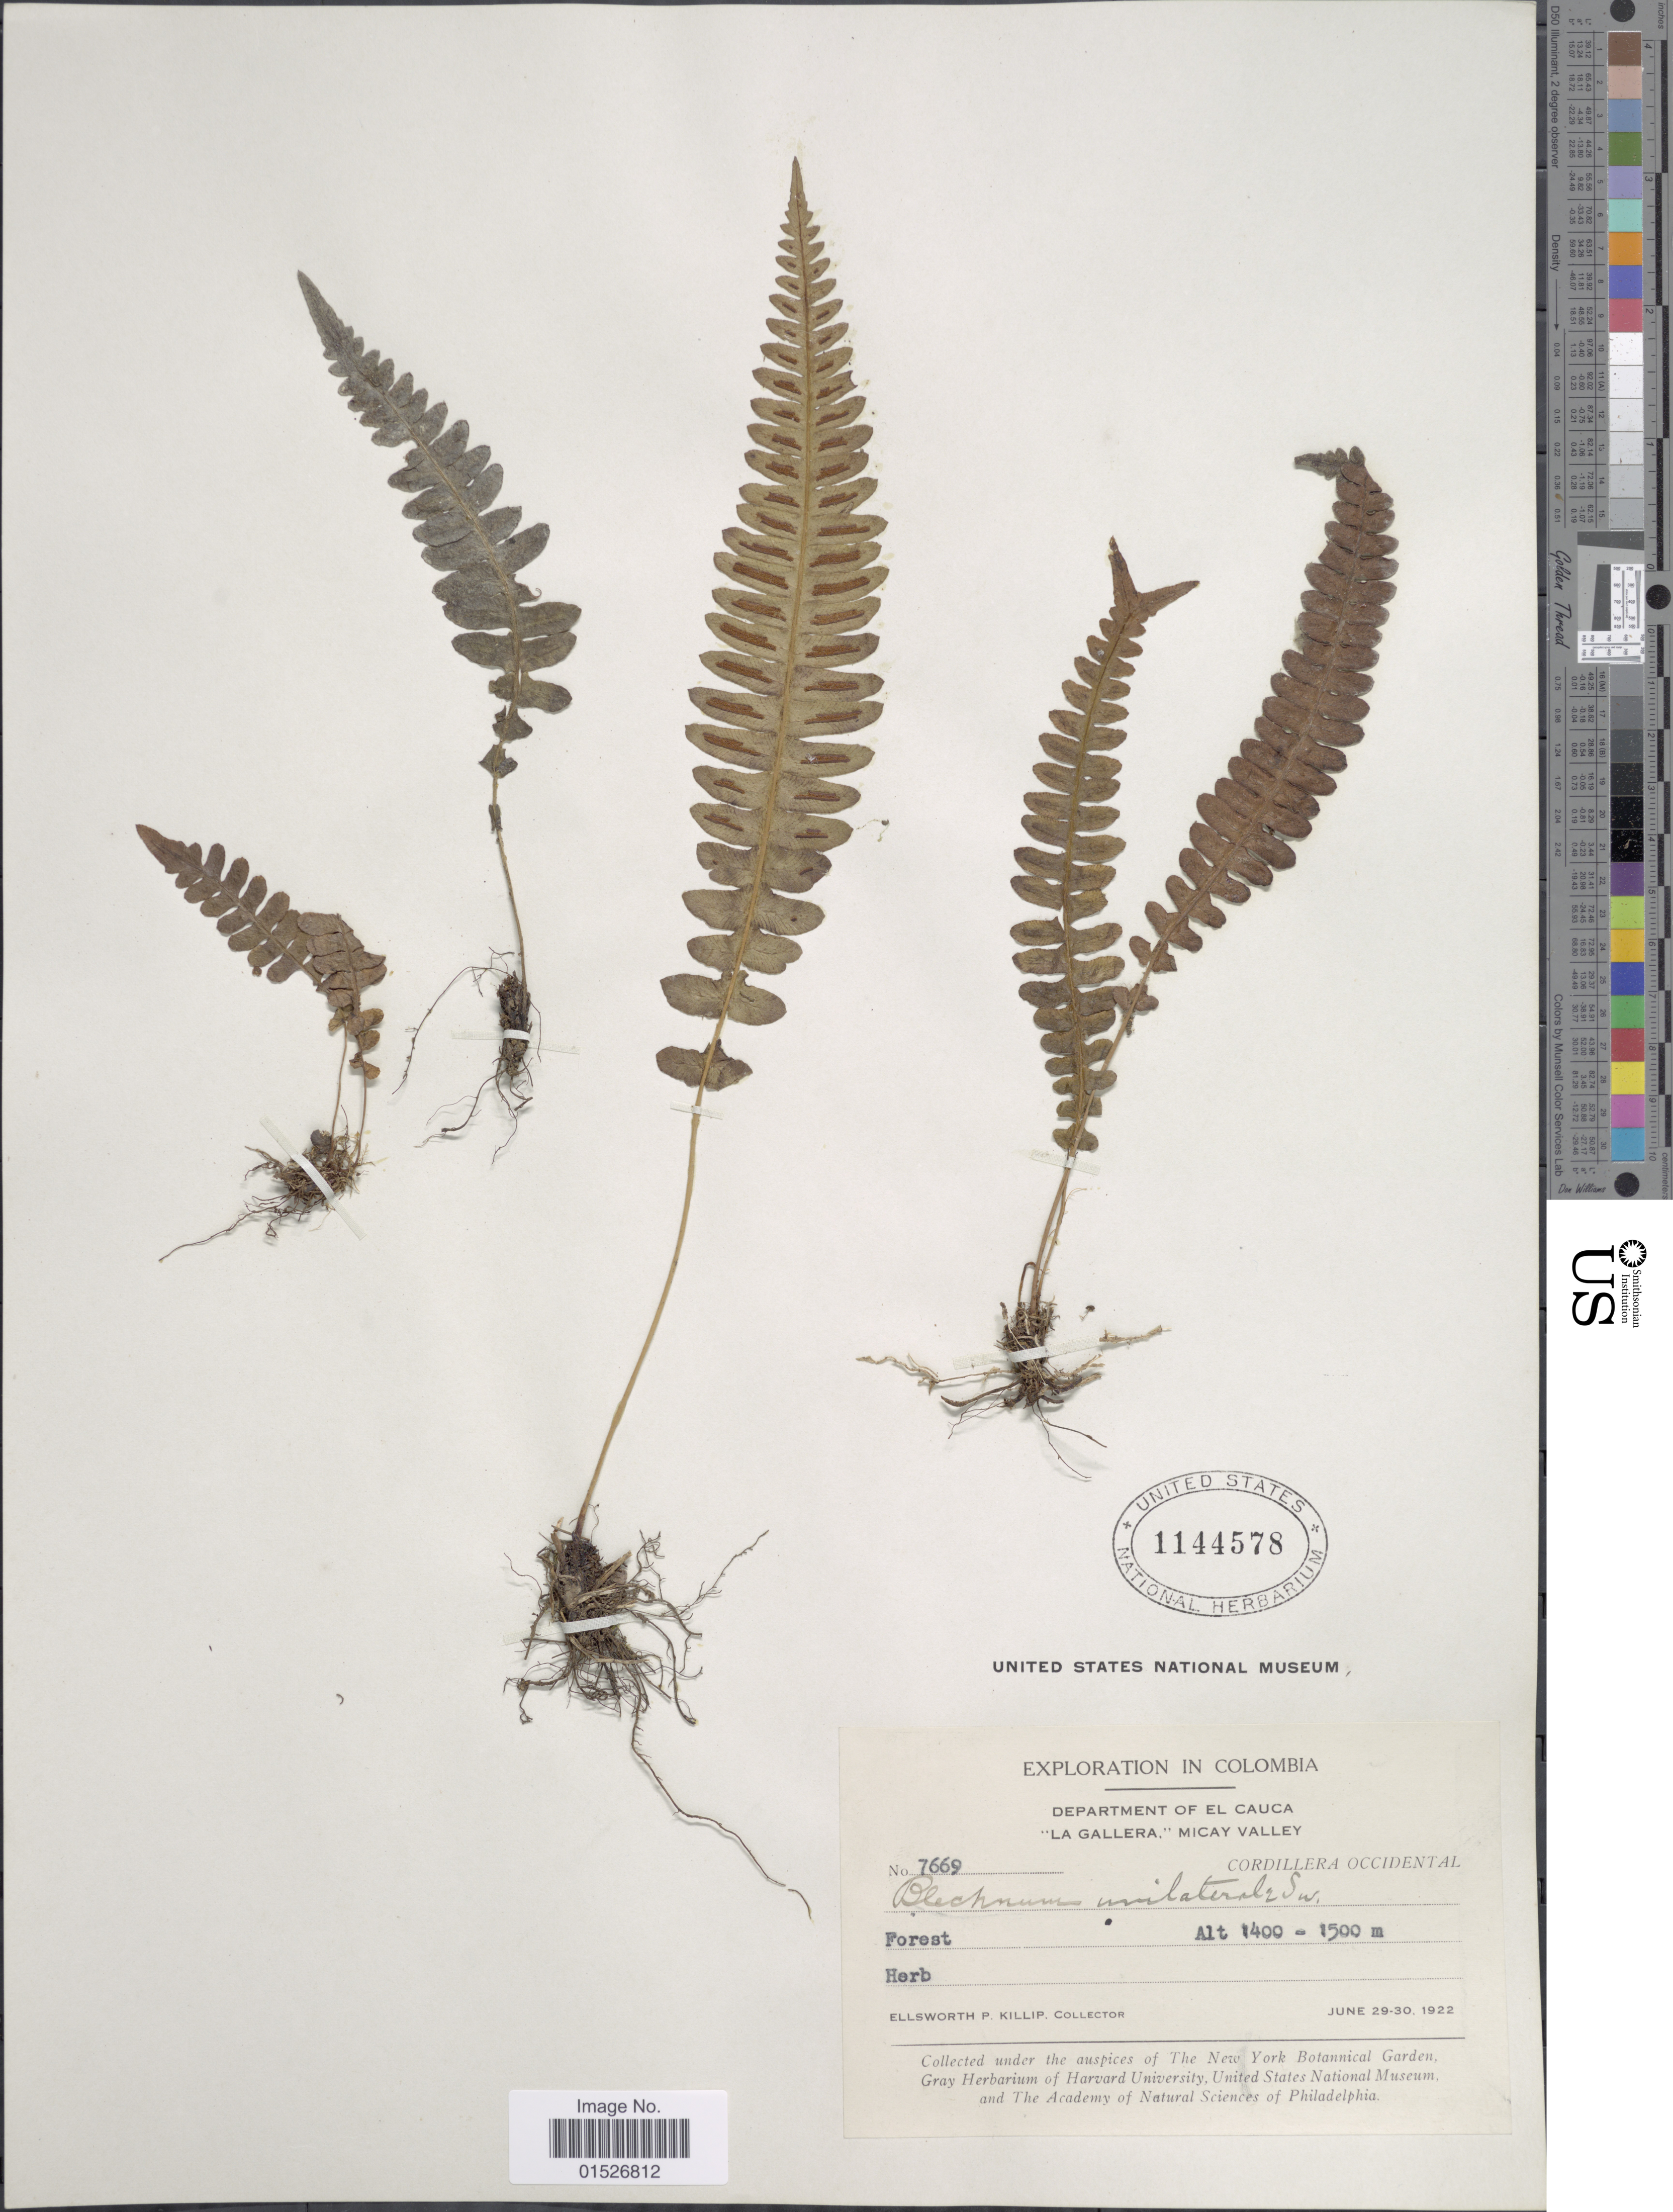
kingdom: Plantae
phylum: Tracheophyta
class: Polypodiopsida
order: Polypodiales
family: Blechnaceae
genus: Blechnum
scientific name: Blechnum polypodioides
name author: Raddi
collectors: E. P. Killip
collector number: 7669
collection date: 1922-06-29/1922-06-30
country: Colombia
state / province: Cauca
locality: Department of Cauca. "La Gallera," Micay Valley. Cordillera Occidental.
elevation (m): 1400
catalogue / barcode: US 1144578